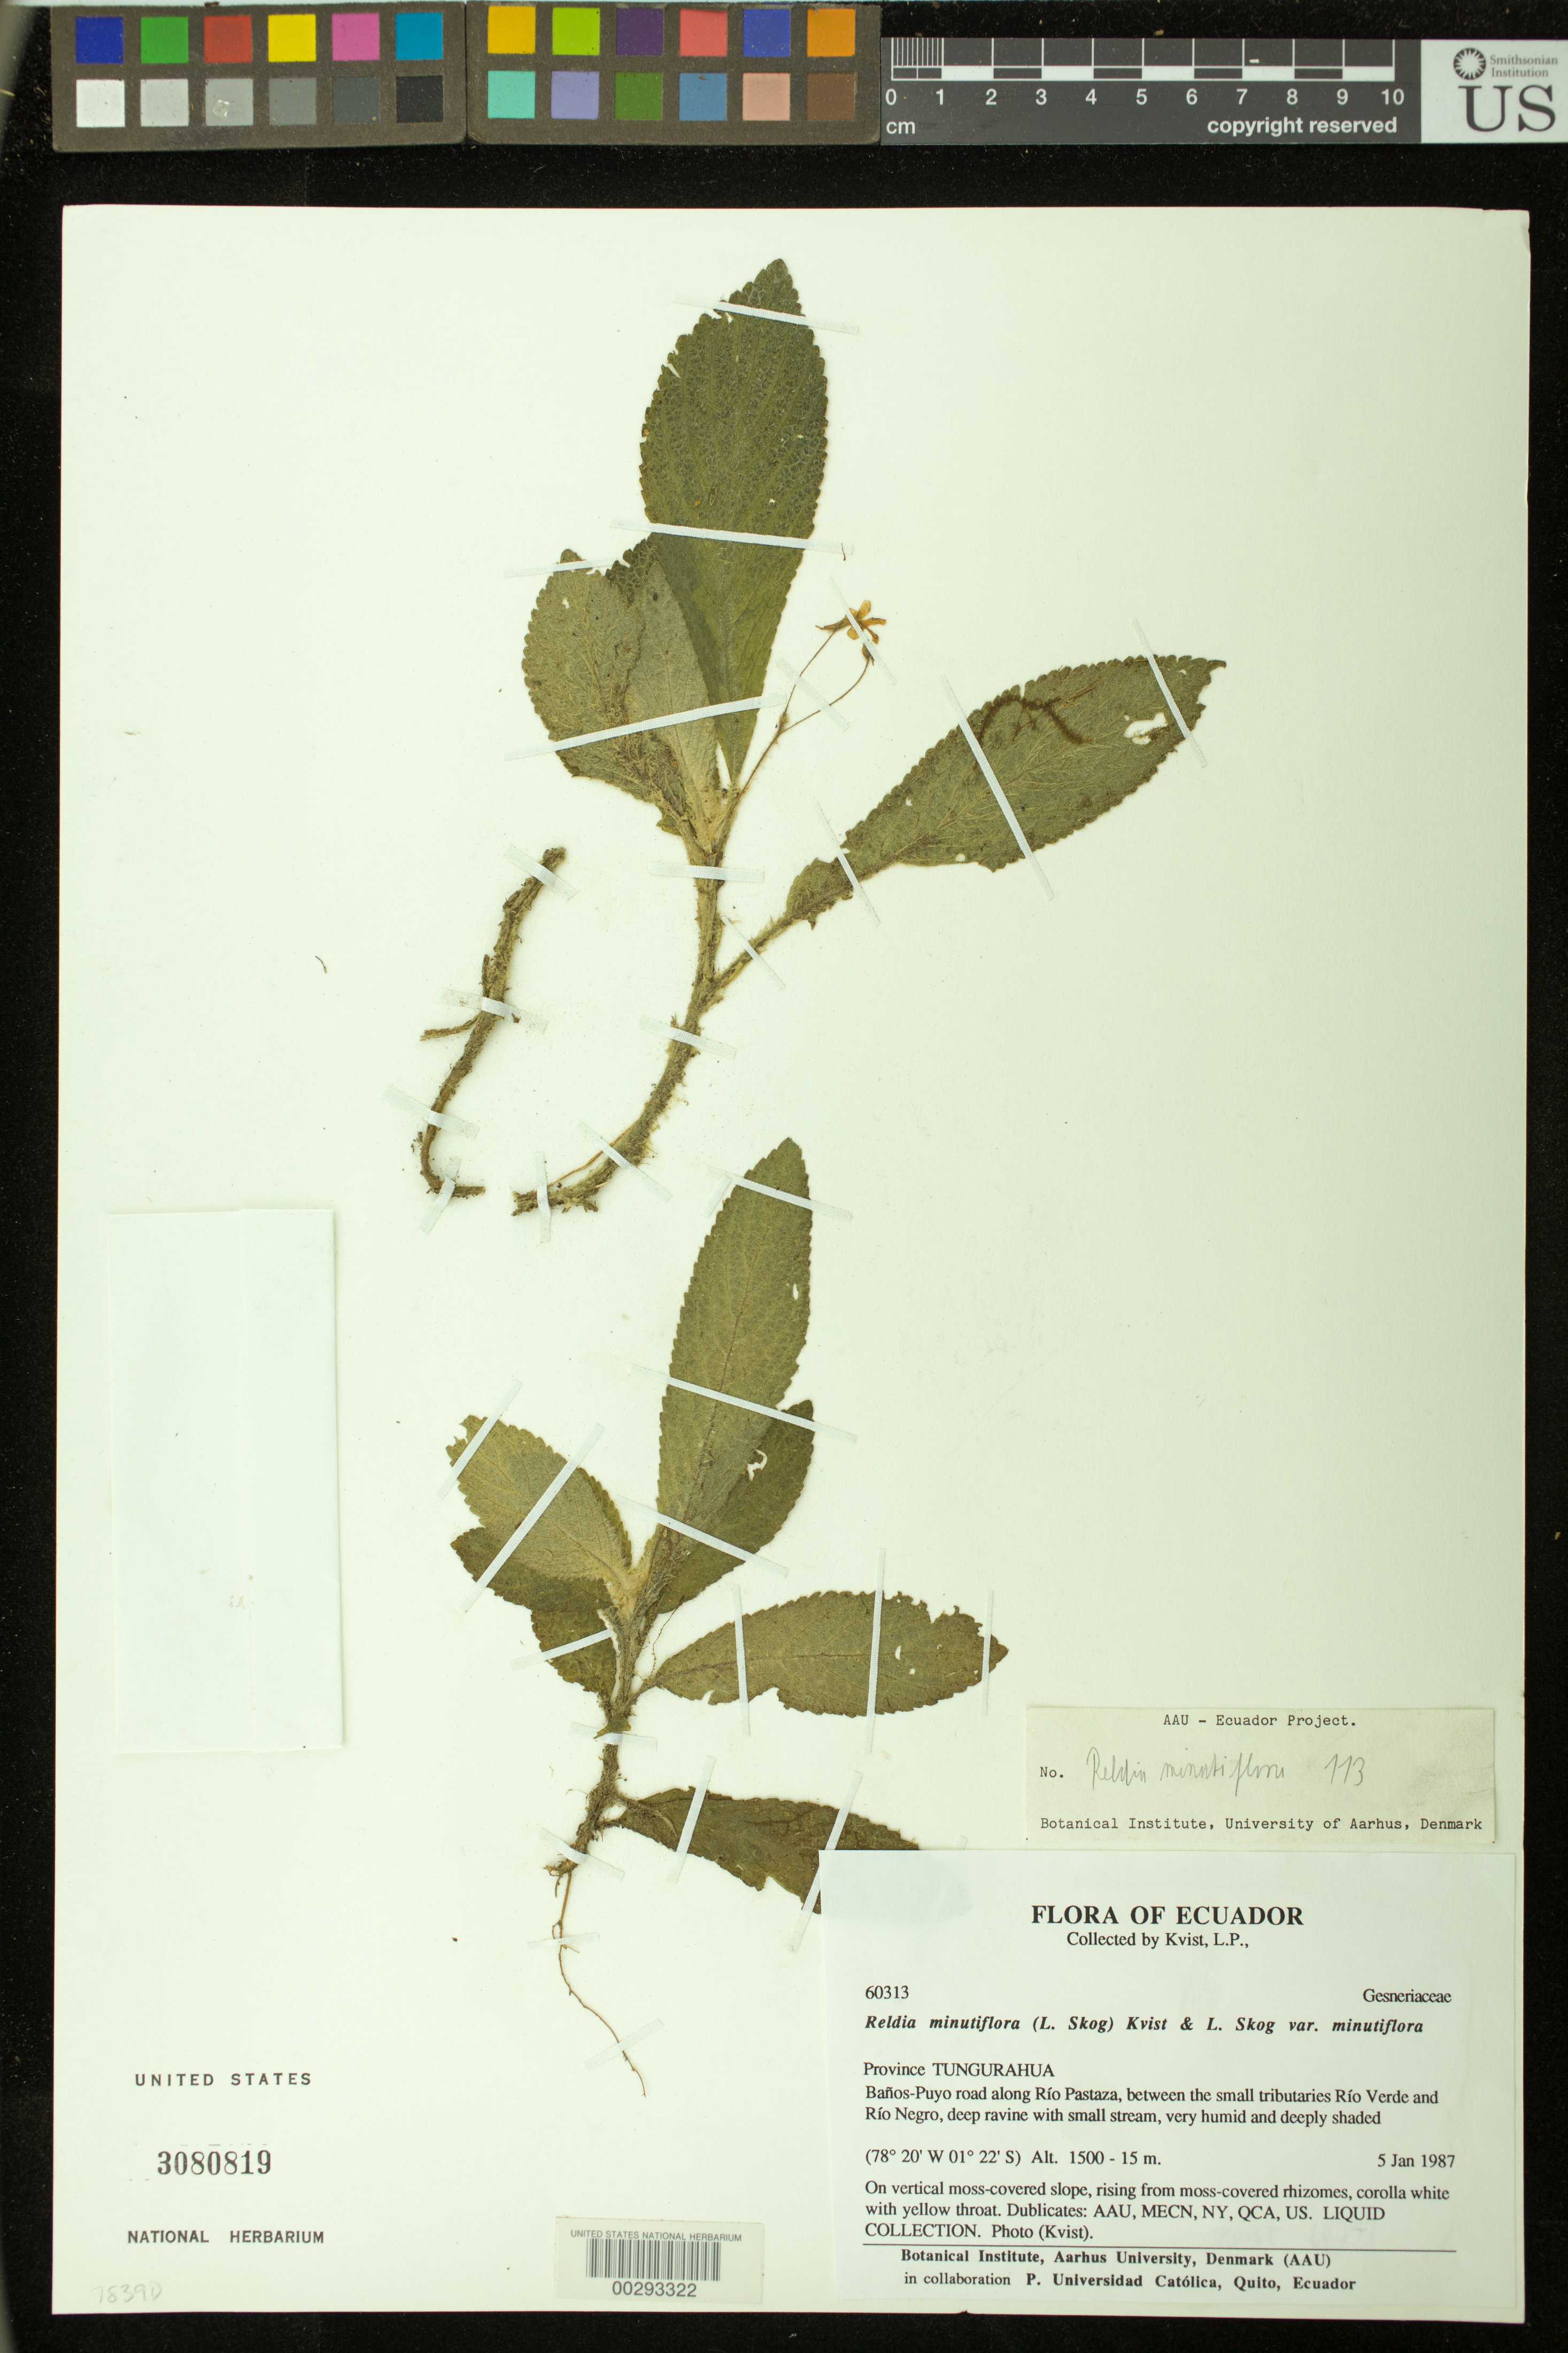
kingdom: Plantae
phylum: Tracheophyta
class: Magnoliopsida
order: Lamiales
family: Gesneriaceae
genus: Reldia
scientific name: Reldia minutiflora var. minutiflora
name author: (L.E. Skog) L.P. Kvist & L.E. Skog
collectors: L. P. Kvist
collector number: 60313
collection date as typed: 05 Jan 1987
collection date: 1987-01-05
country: Ecuador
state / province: Pastaza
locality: Banos - Puyo road along Rio Pastaza, between the small tributaries Rio Verde and Rio Negro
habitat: Deep ravine with small stream, very humid and deeply shaded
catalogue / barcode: US 3080819